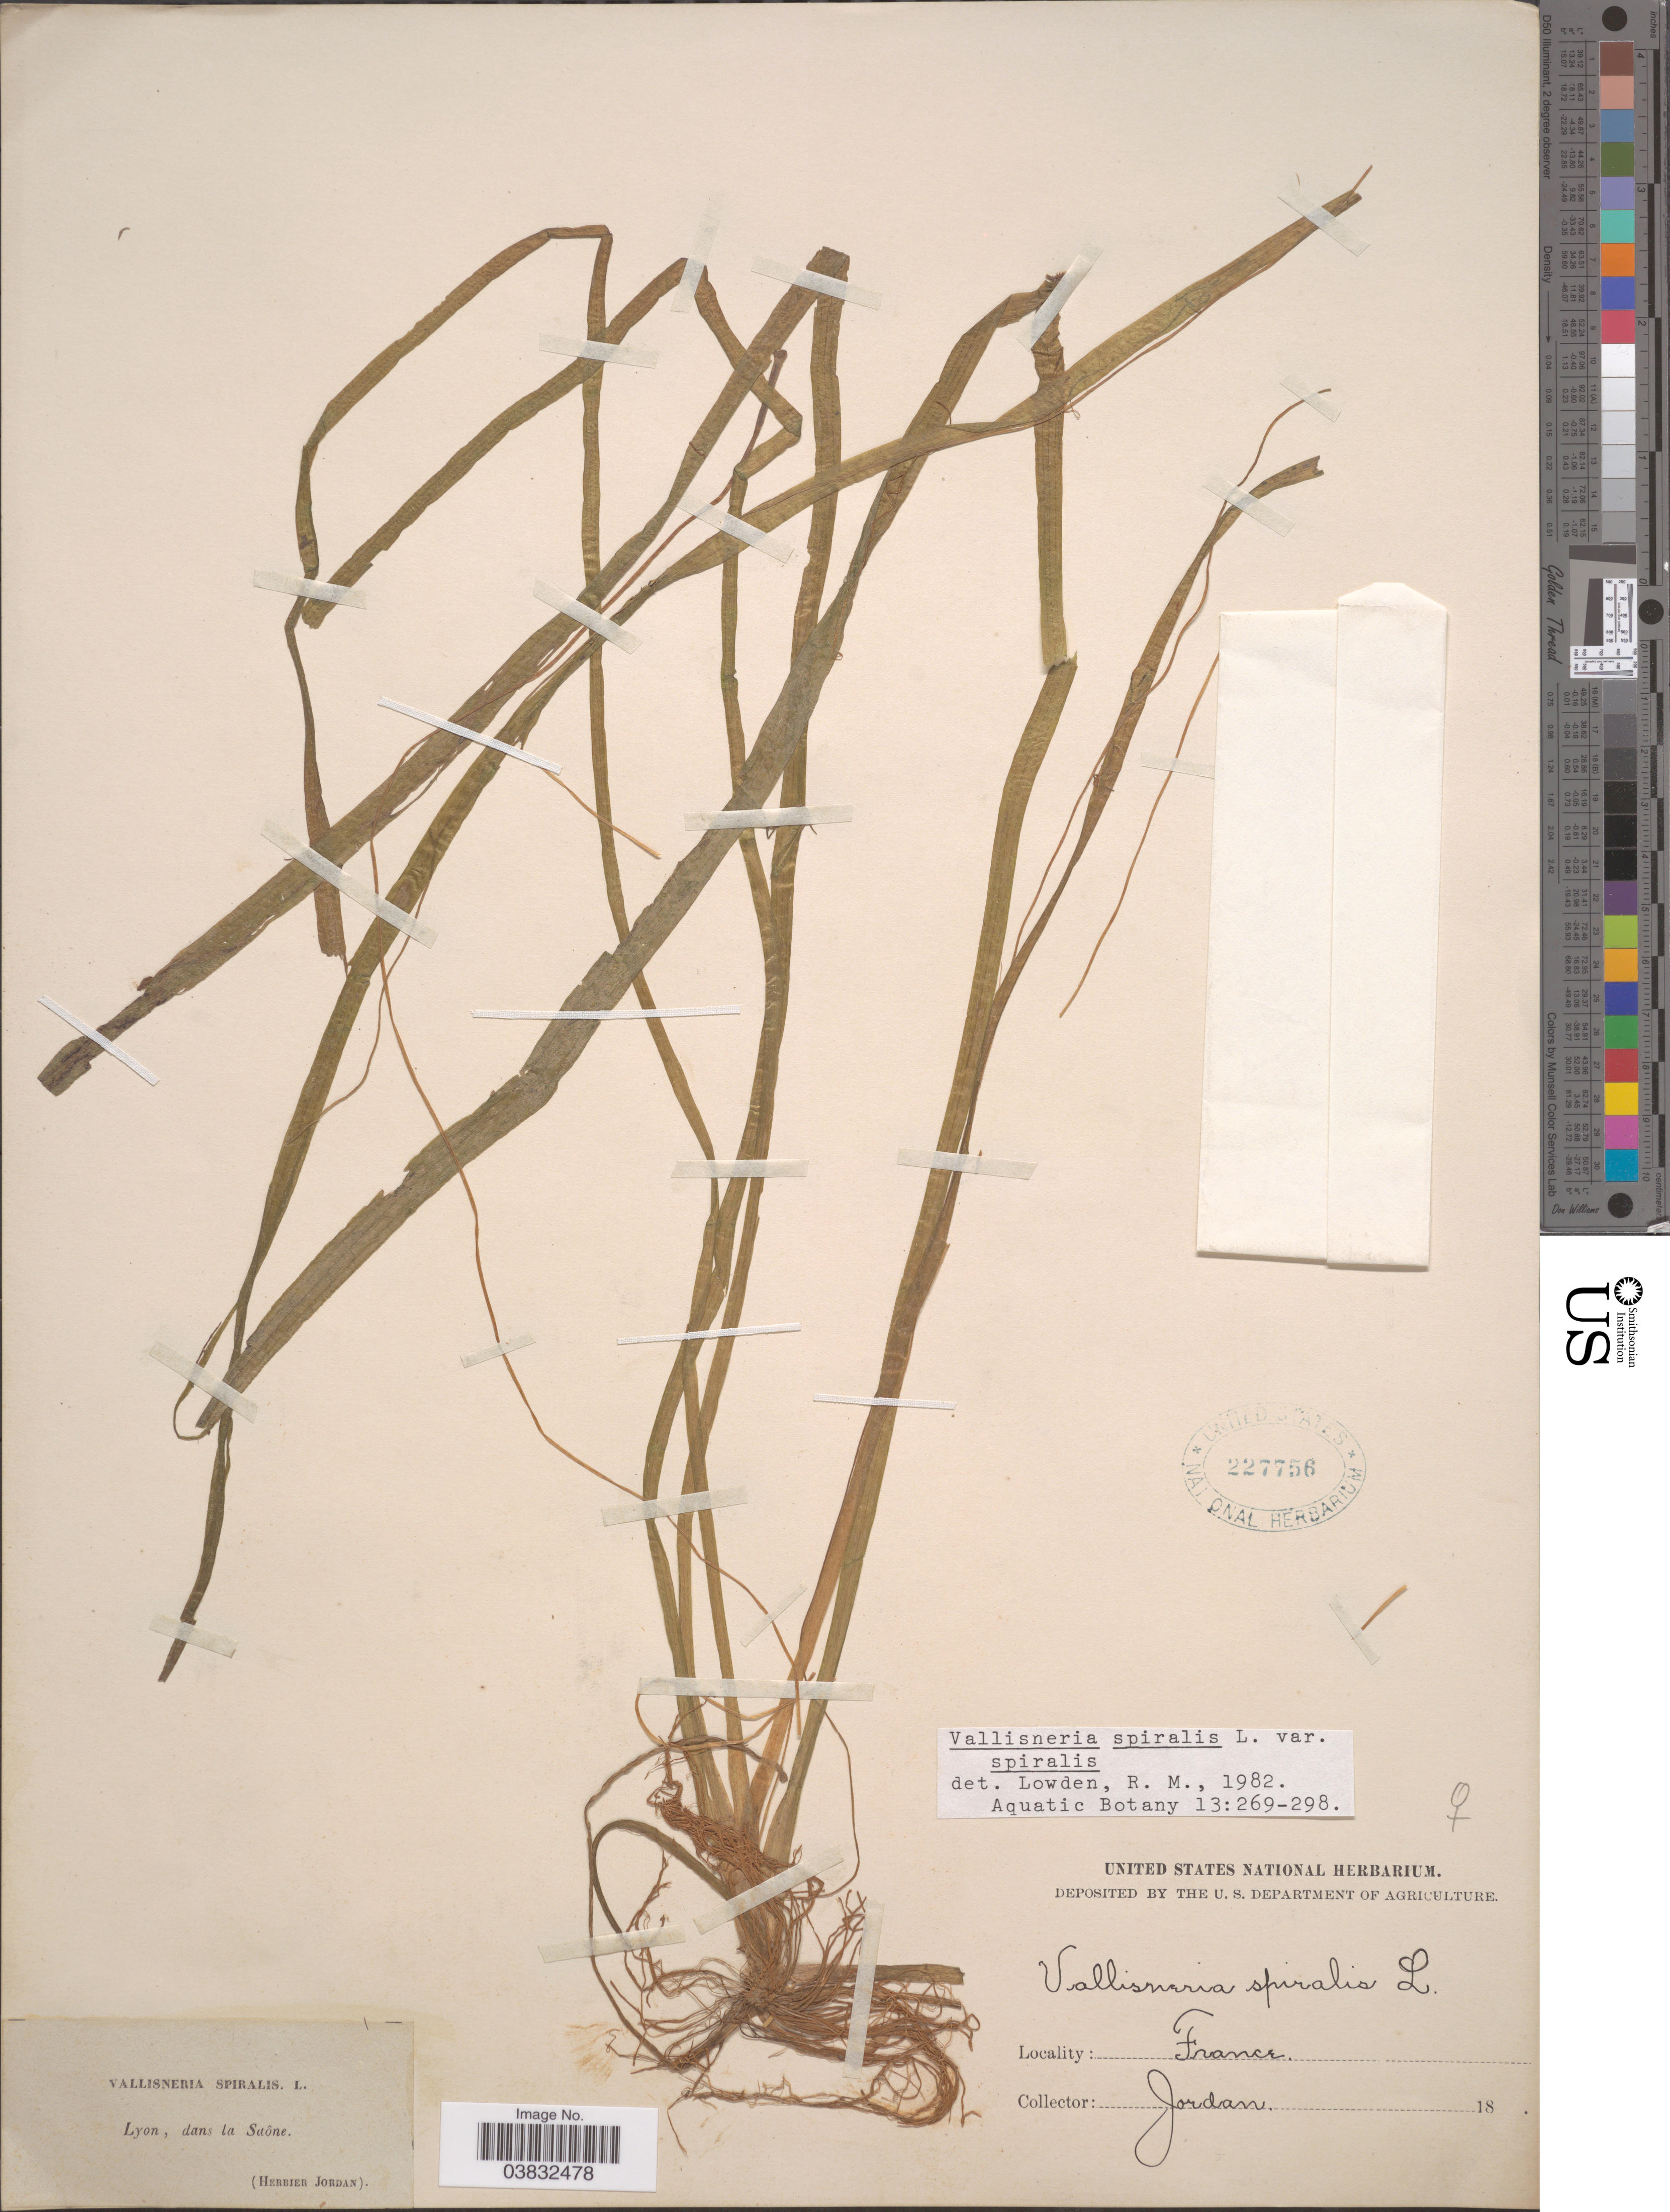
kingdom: Plantae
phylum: Tracheophyta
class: Liliopsida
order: Alismatales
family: Hydrocharitaceae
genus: Vallisneria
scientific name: Vallisneria spiralis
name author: L.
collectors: -. Jordan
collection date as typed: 18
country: France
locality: Lyon, dans la Saône.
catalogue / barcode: US 227756